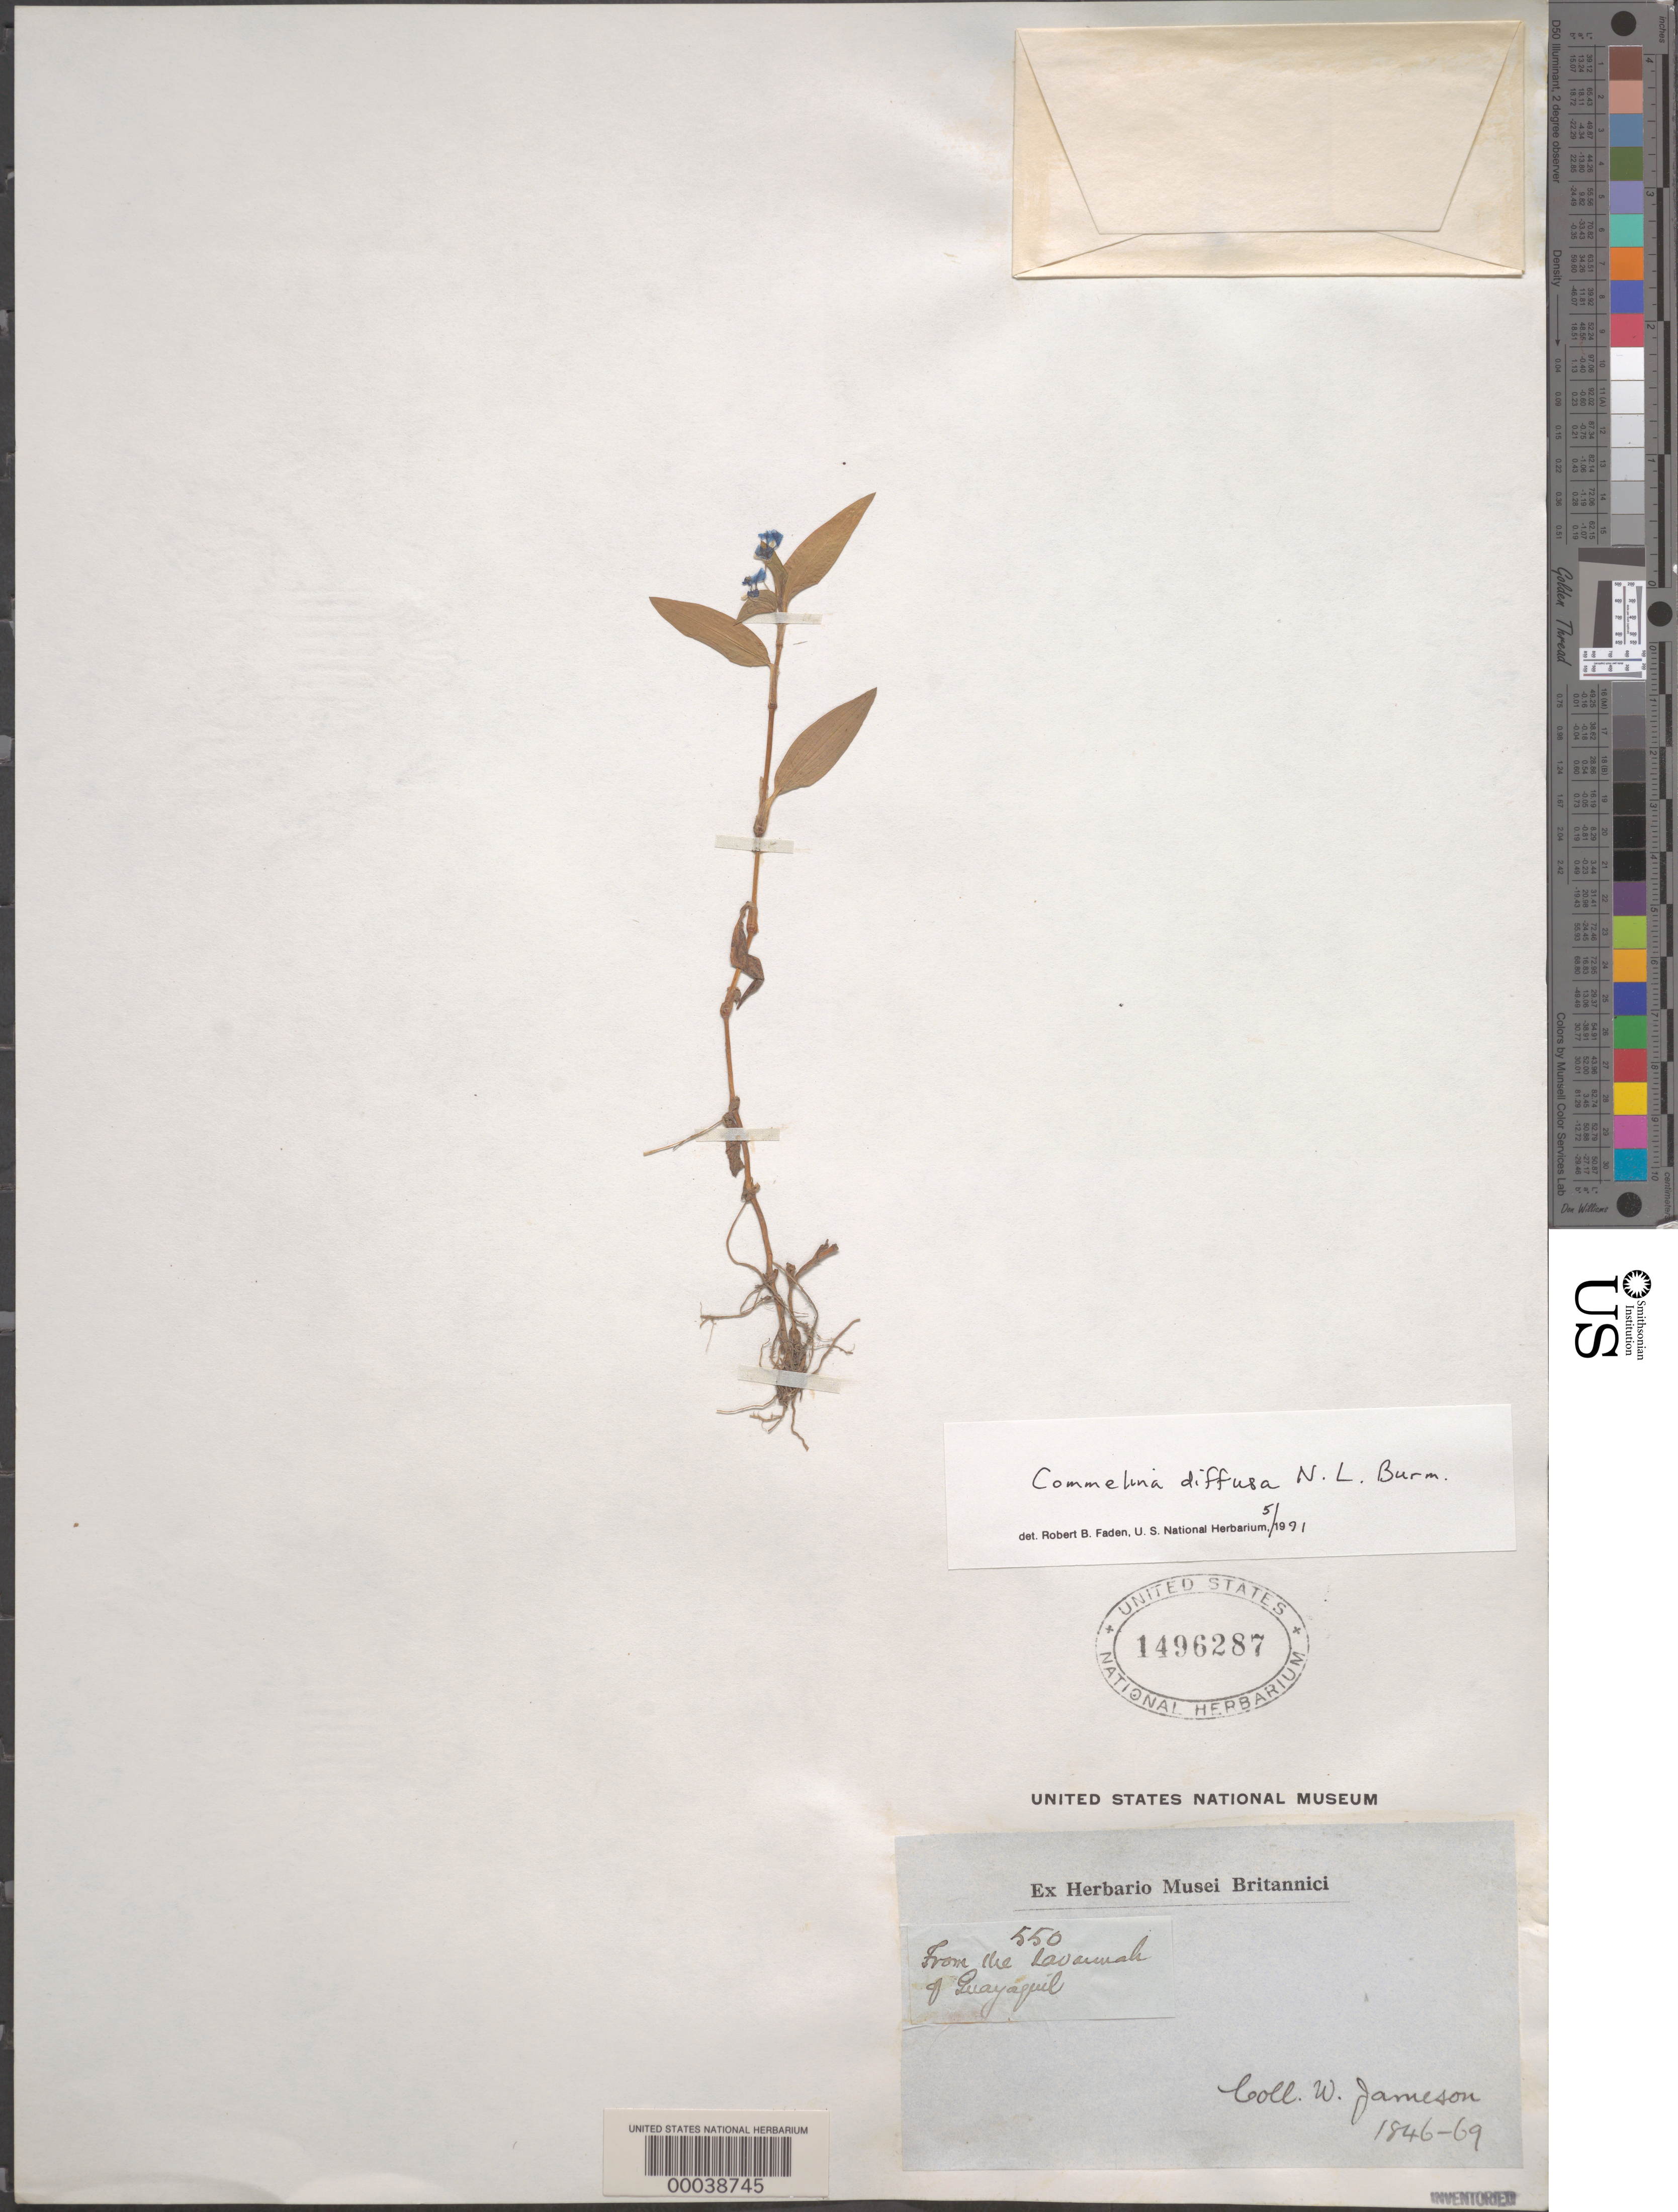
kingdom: Plantae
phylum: Tracheophyta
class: Liliopsida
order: Commelinales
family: Commelinaceae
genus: Commelina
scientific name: Commelina diffusa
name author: Burm. f.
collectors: W. Jameson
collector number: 550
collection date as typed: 1846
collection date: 1846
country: Ecuador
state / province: Guayas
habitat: Savanah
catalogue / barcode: US 1496287